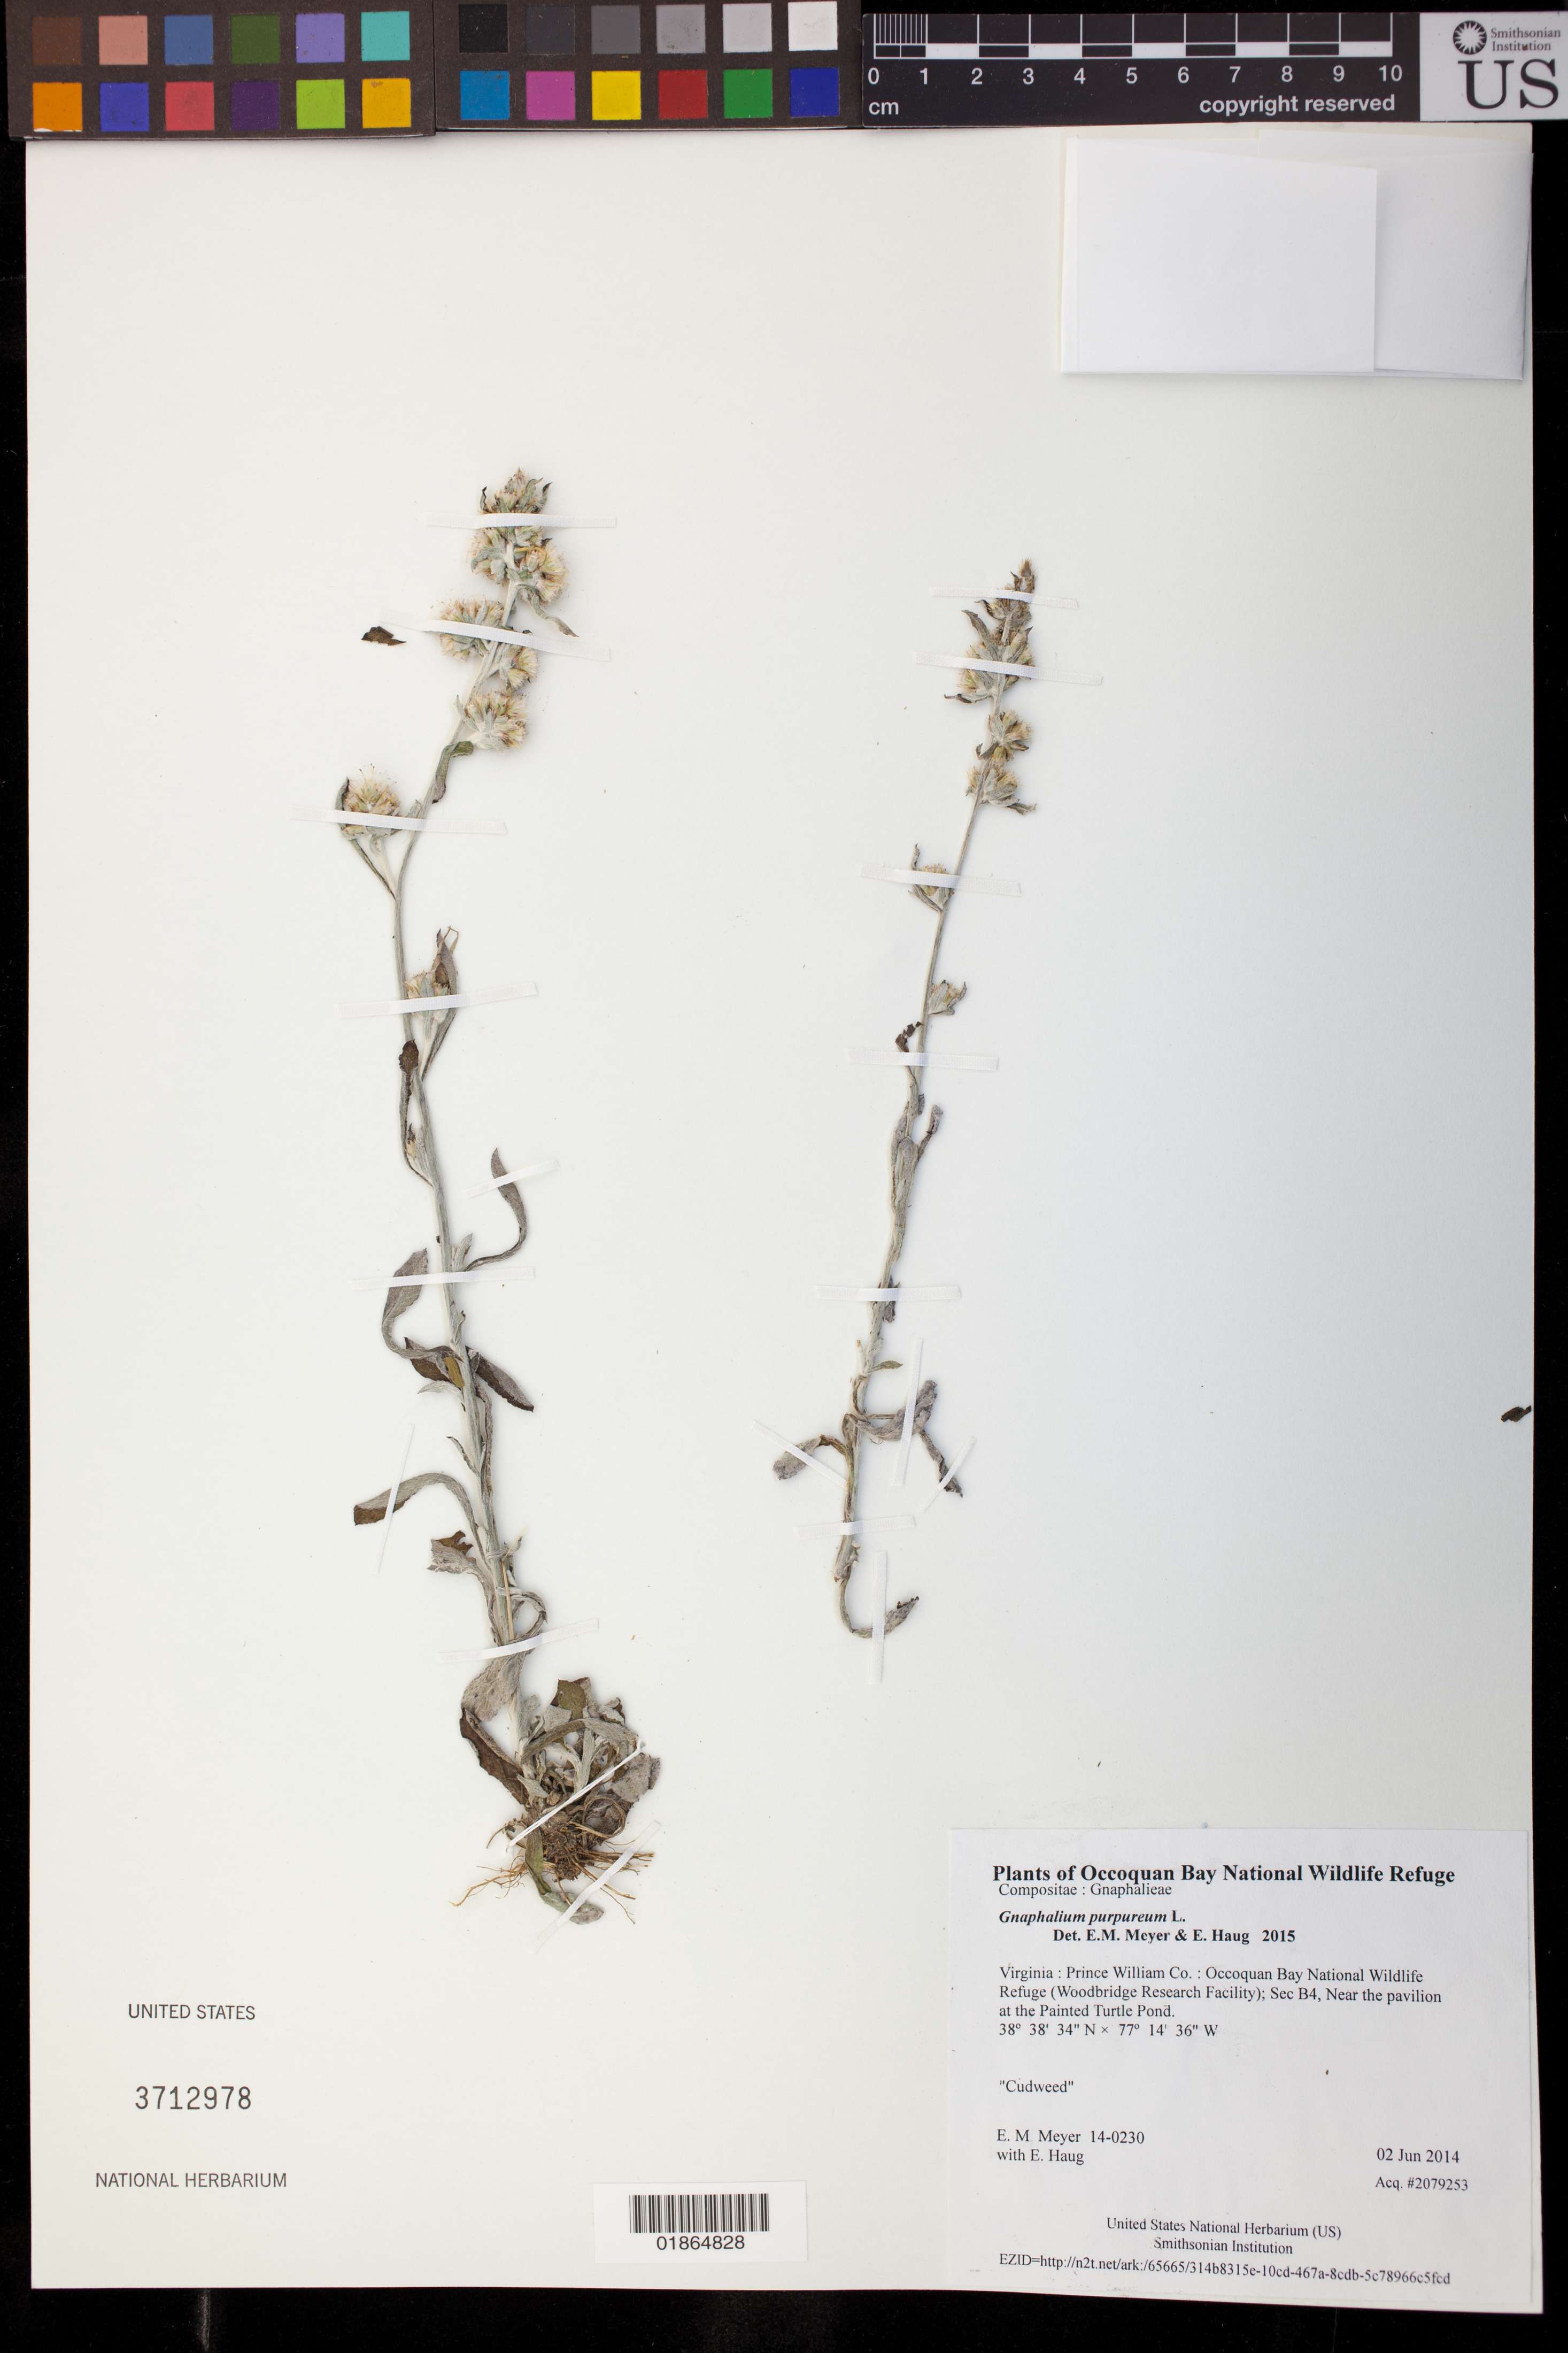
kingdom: Plantae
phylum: Tracheophyta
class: Magnoliopsida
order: Asterales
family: Asteraceae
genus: Gnaphalium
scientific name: Gnaphalium purpureum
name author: L.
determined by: Meyer, E. M.; Haug, E.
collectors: E. M. Meyer & E. Haug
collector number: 14-0230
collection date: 2014-06-02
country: United States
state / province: Virginia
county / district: Prince William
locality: Occoquan Bay National Wildlife Refuge (Woodbridge Research Facility); Sec B4, Near the pavilion at the Painted Turtle Pond.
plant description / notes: Cudweed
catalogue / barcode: US 3712978